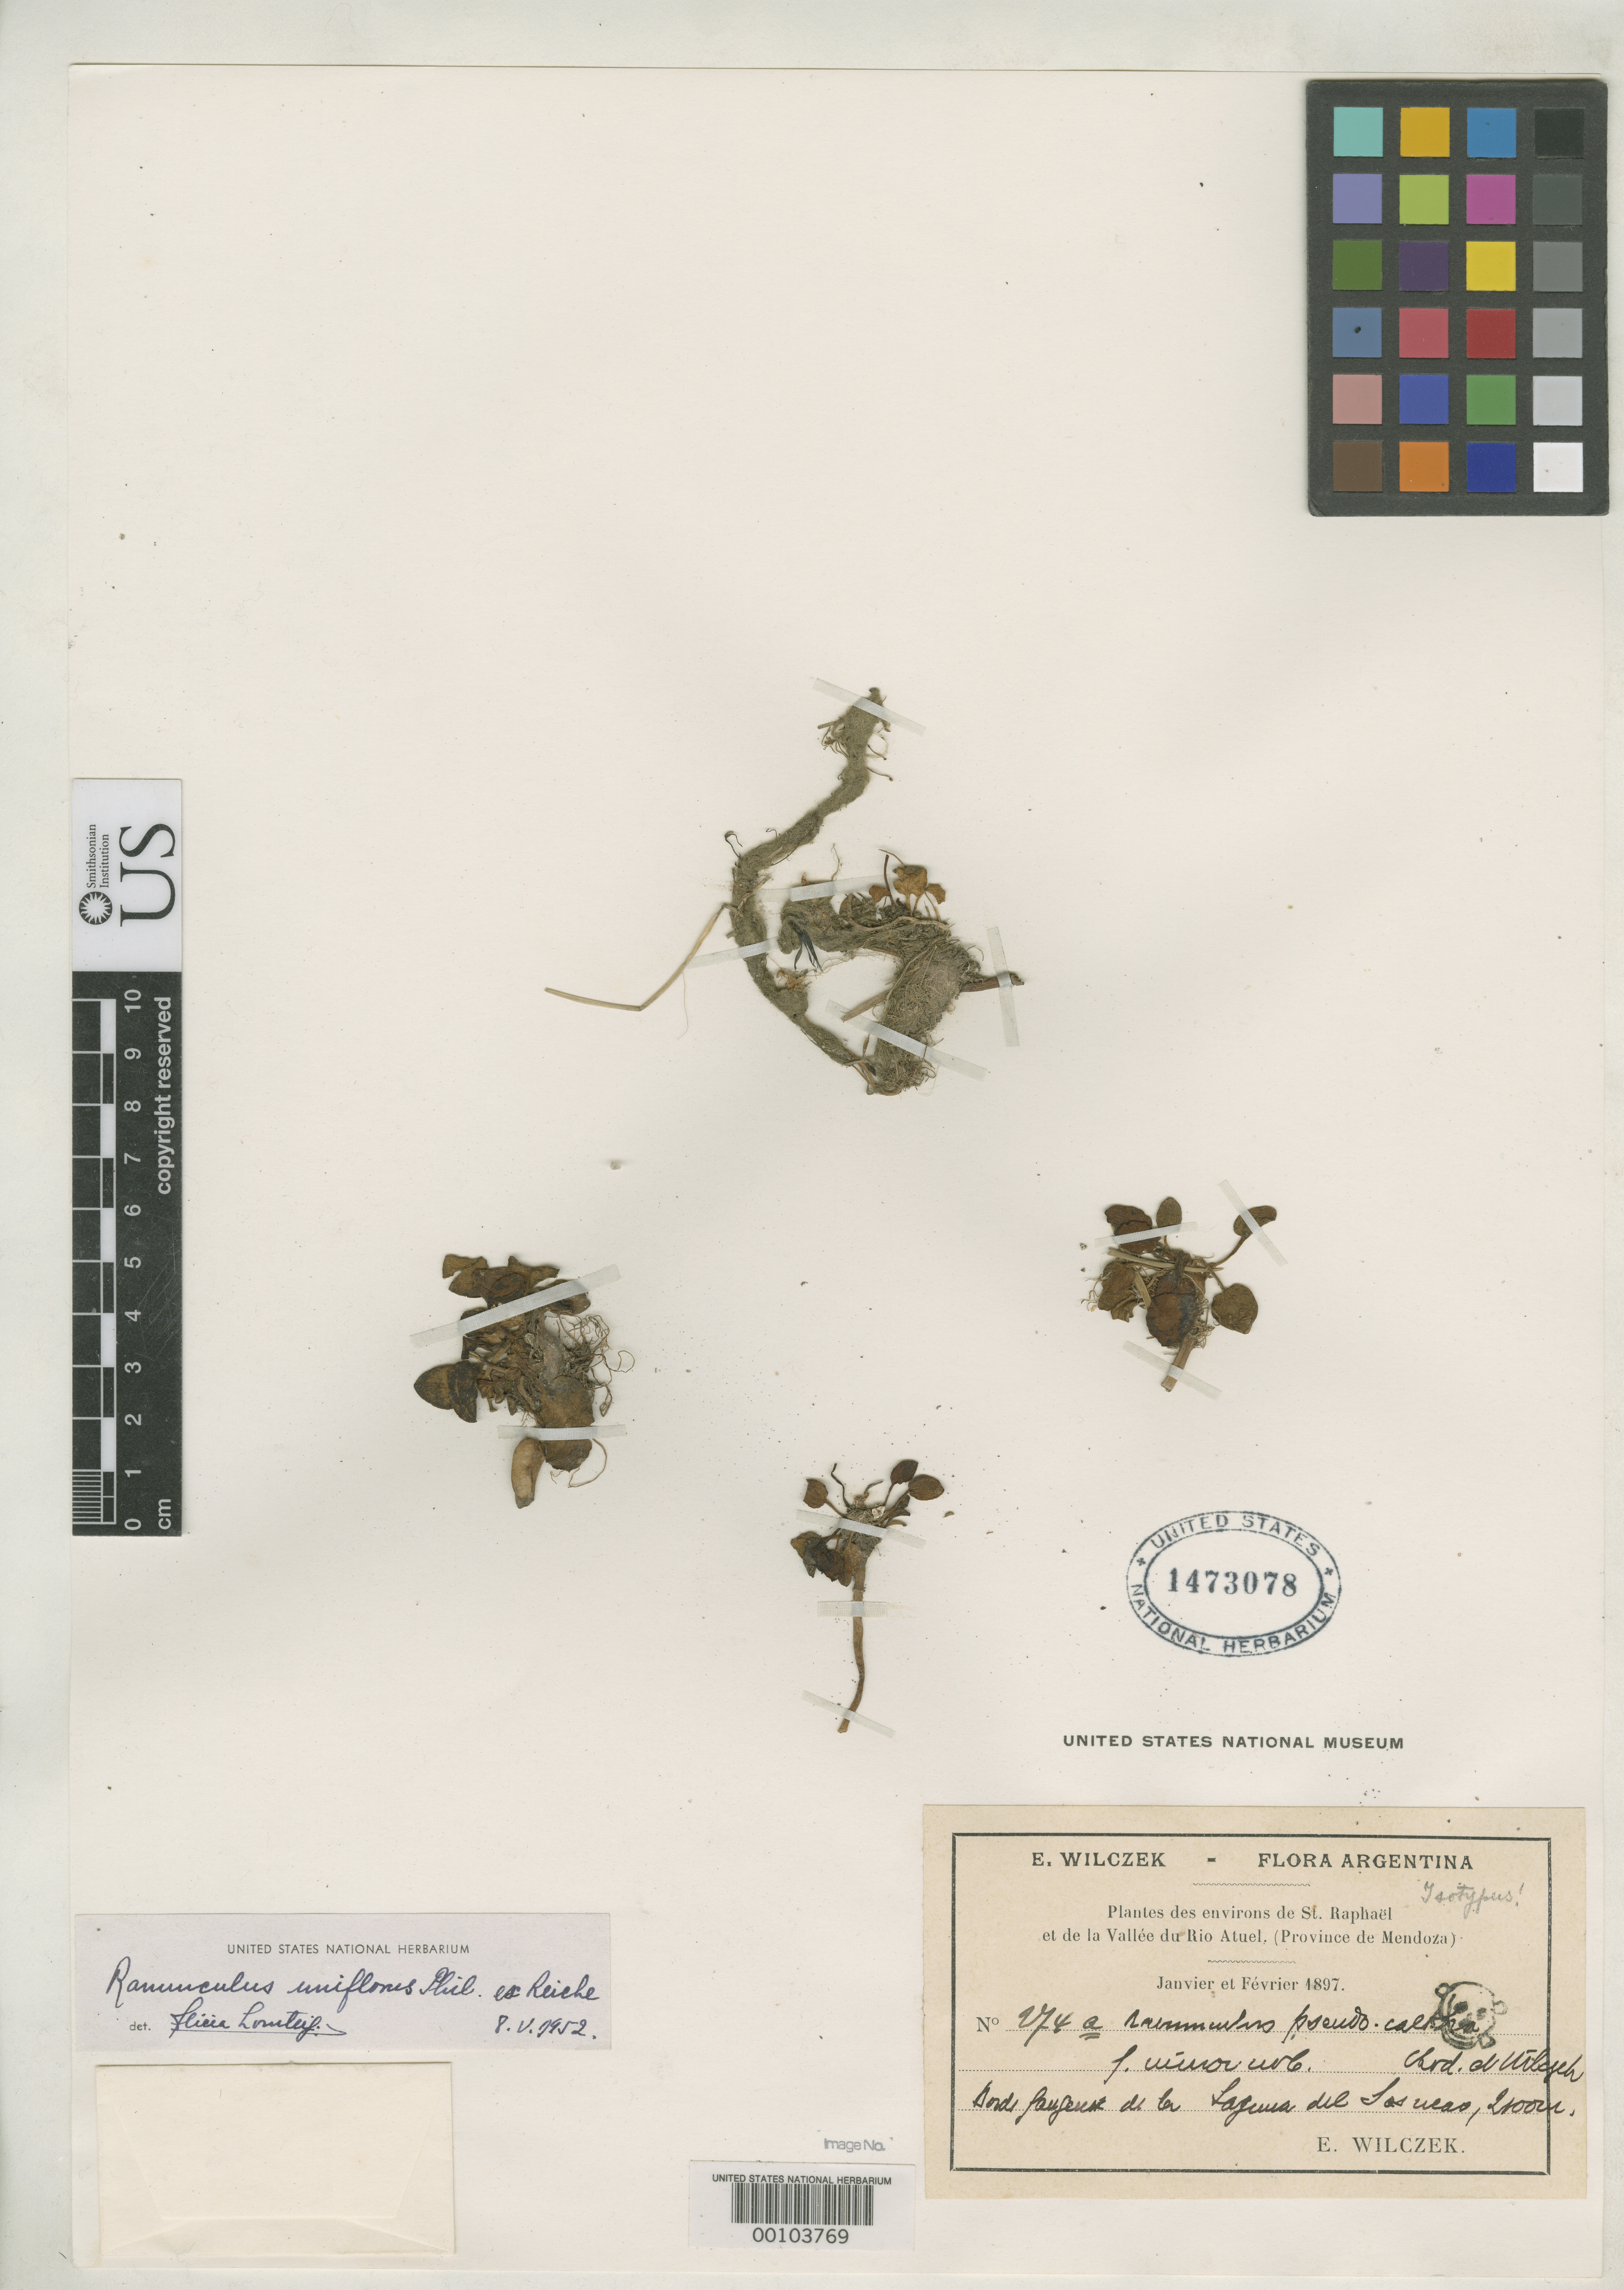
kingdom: Plantae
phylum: Tracheophyta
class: Magnoliopsida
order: Ranunculales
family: Ranunculaceae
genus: Ranunculus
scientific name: Ranunculus pseudocaltha f. minor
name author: Chodat & Wilczek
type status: Isotype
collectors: E. Wilczek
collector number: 274 A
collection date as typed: Jan 1897 to -- Feb 1897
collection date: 1897-01/1897-02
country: Argentina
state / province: Mendoza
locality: St. Raphael, Vallee du Rio Atuel.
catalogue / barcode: US 1473078